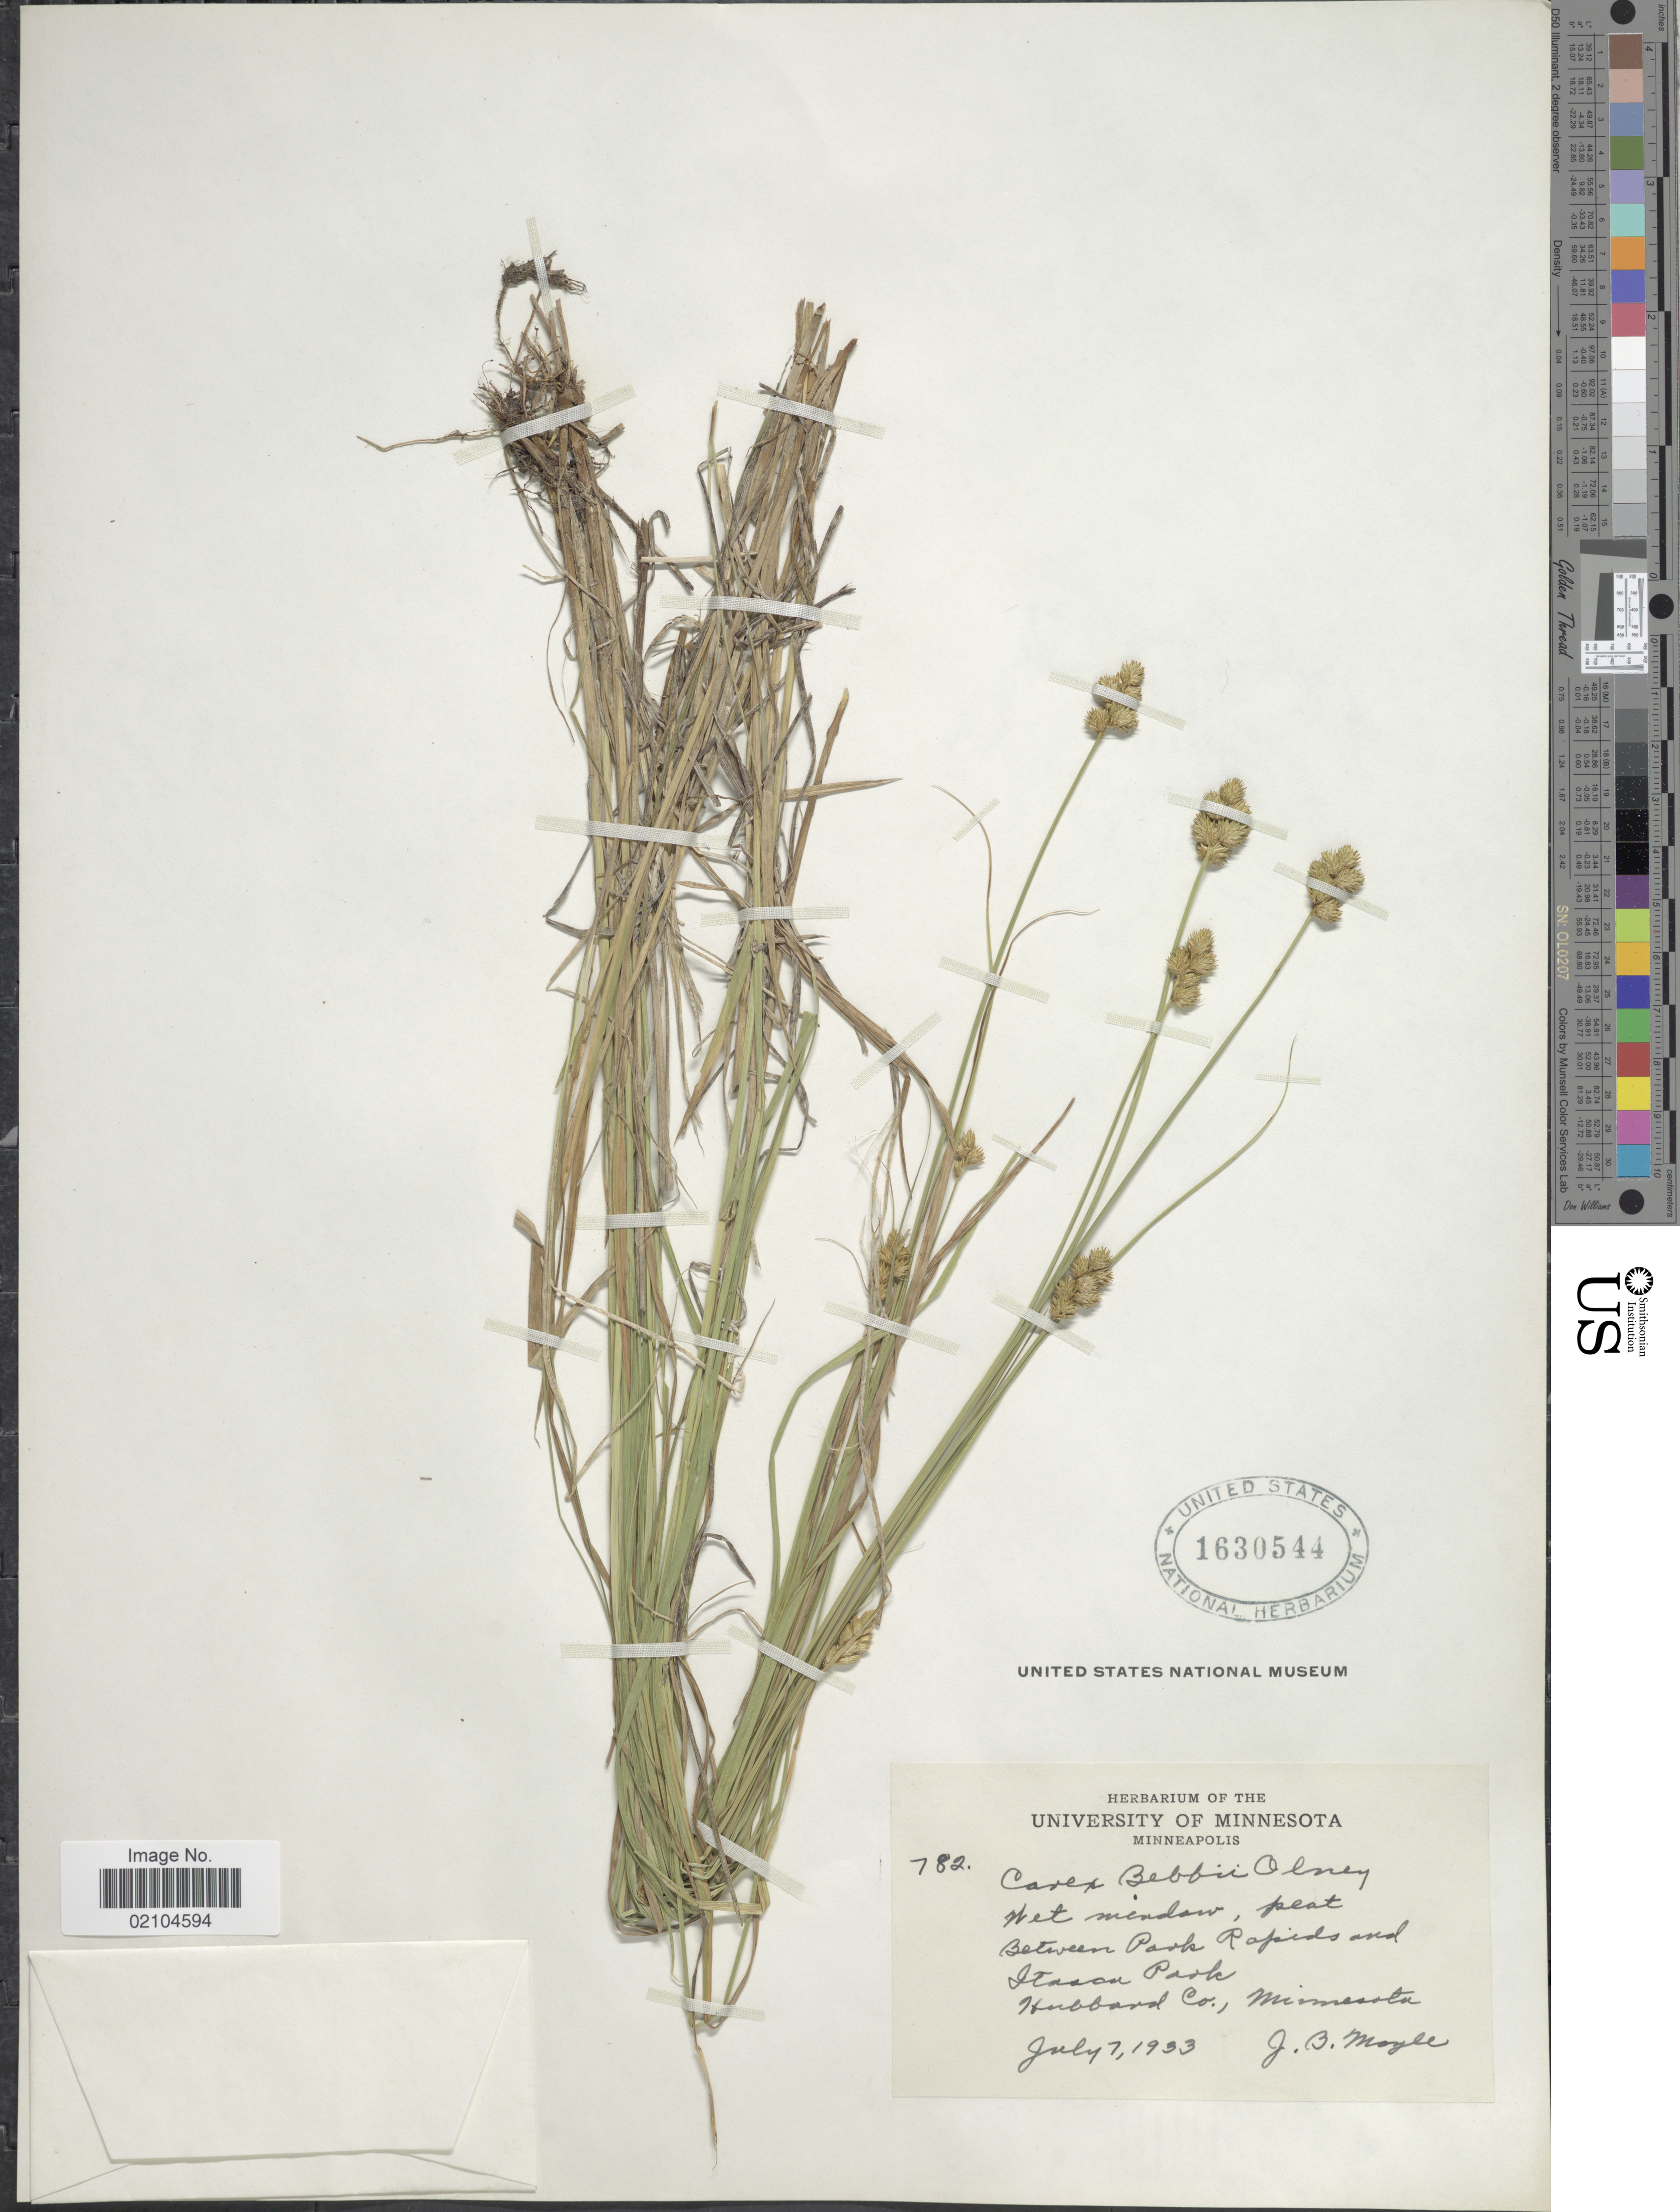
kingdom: Plantae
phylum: Tracheophyta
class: Liliopsida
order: Poales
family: Cyperaceae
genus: Carex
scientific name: Carex bebbii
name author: (L.H. Bailey) Olney ex Fernald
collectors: J. Moyle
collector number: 782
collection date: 1933-07-07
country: United States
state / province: Minnesota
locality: Between Park Rapids and Itason Park, Hubbard Co., Minnesota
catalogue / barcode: US 1630544